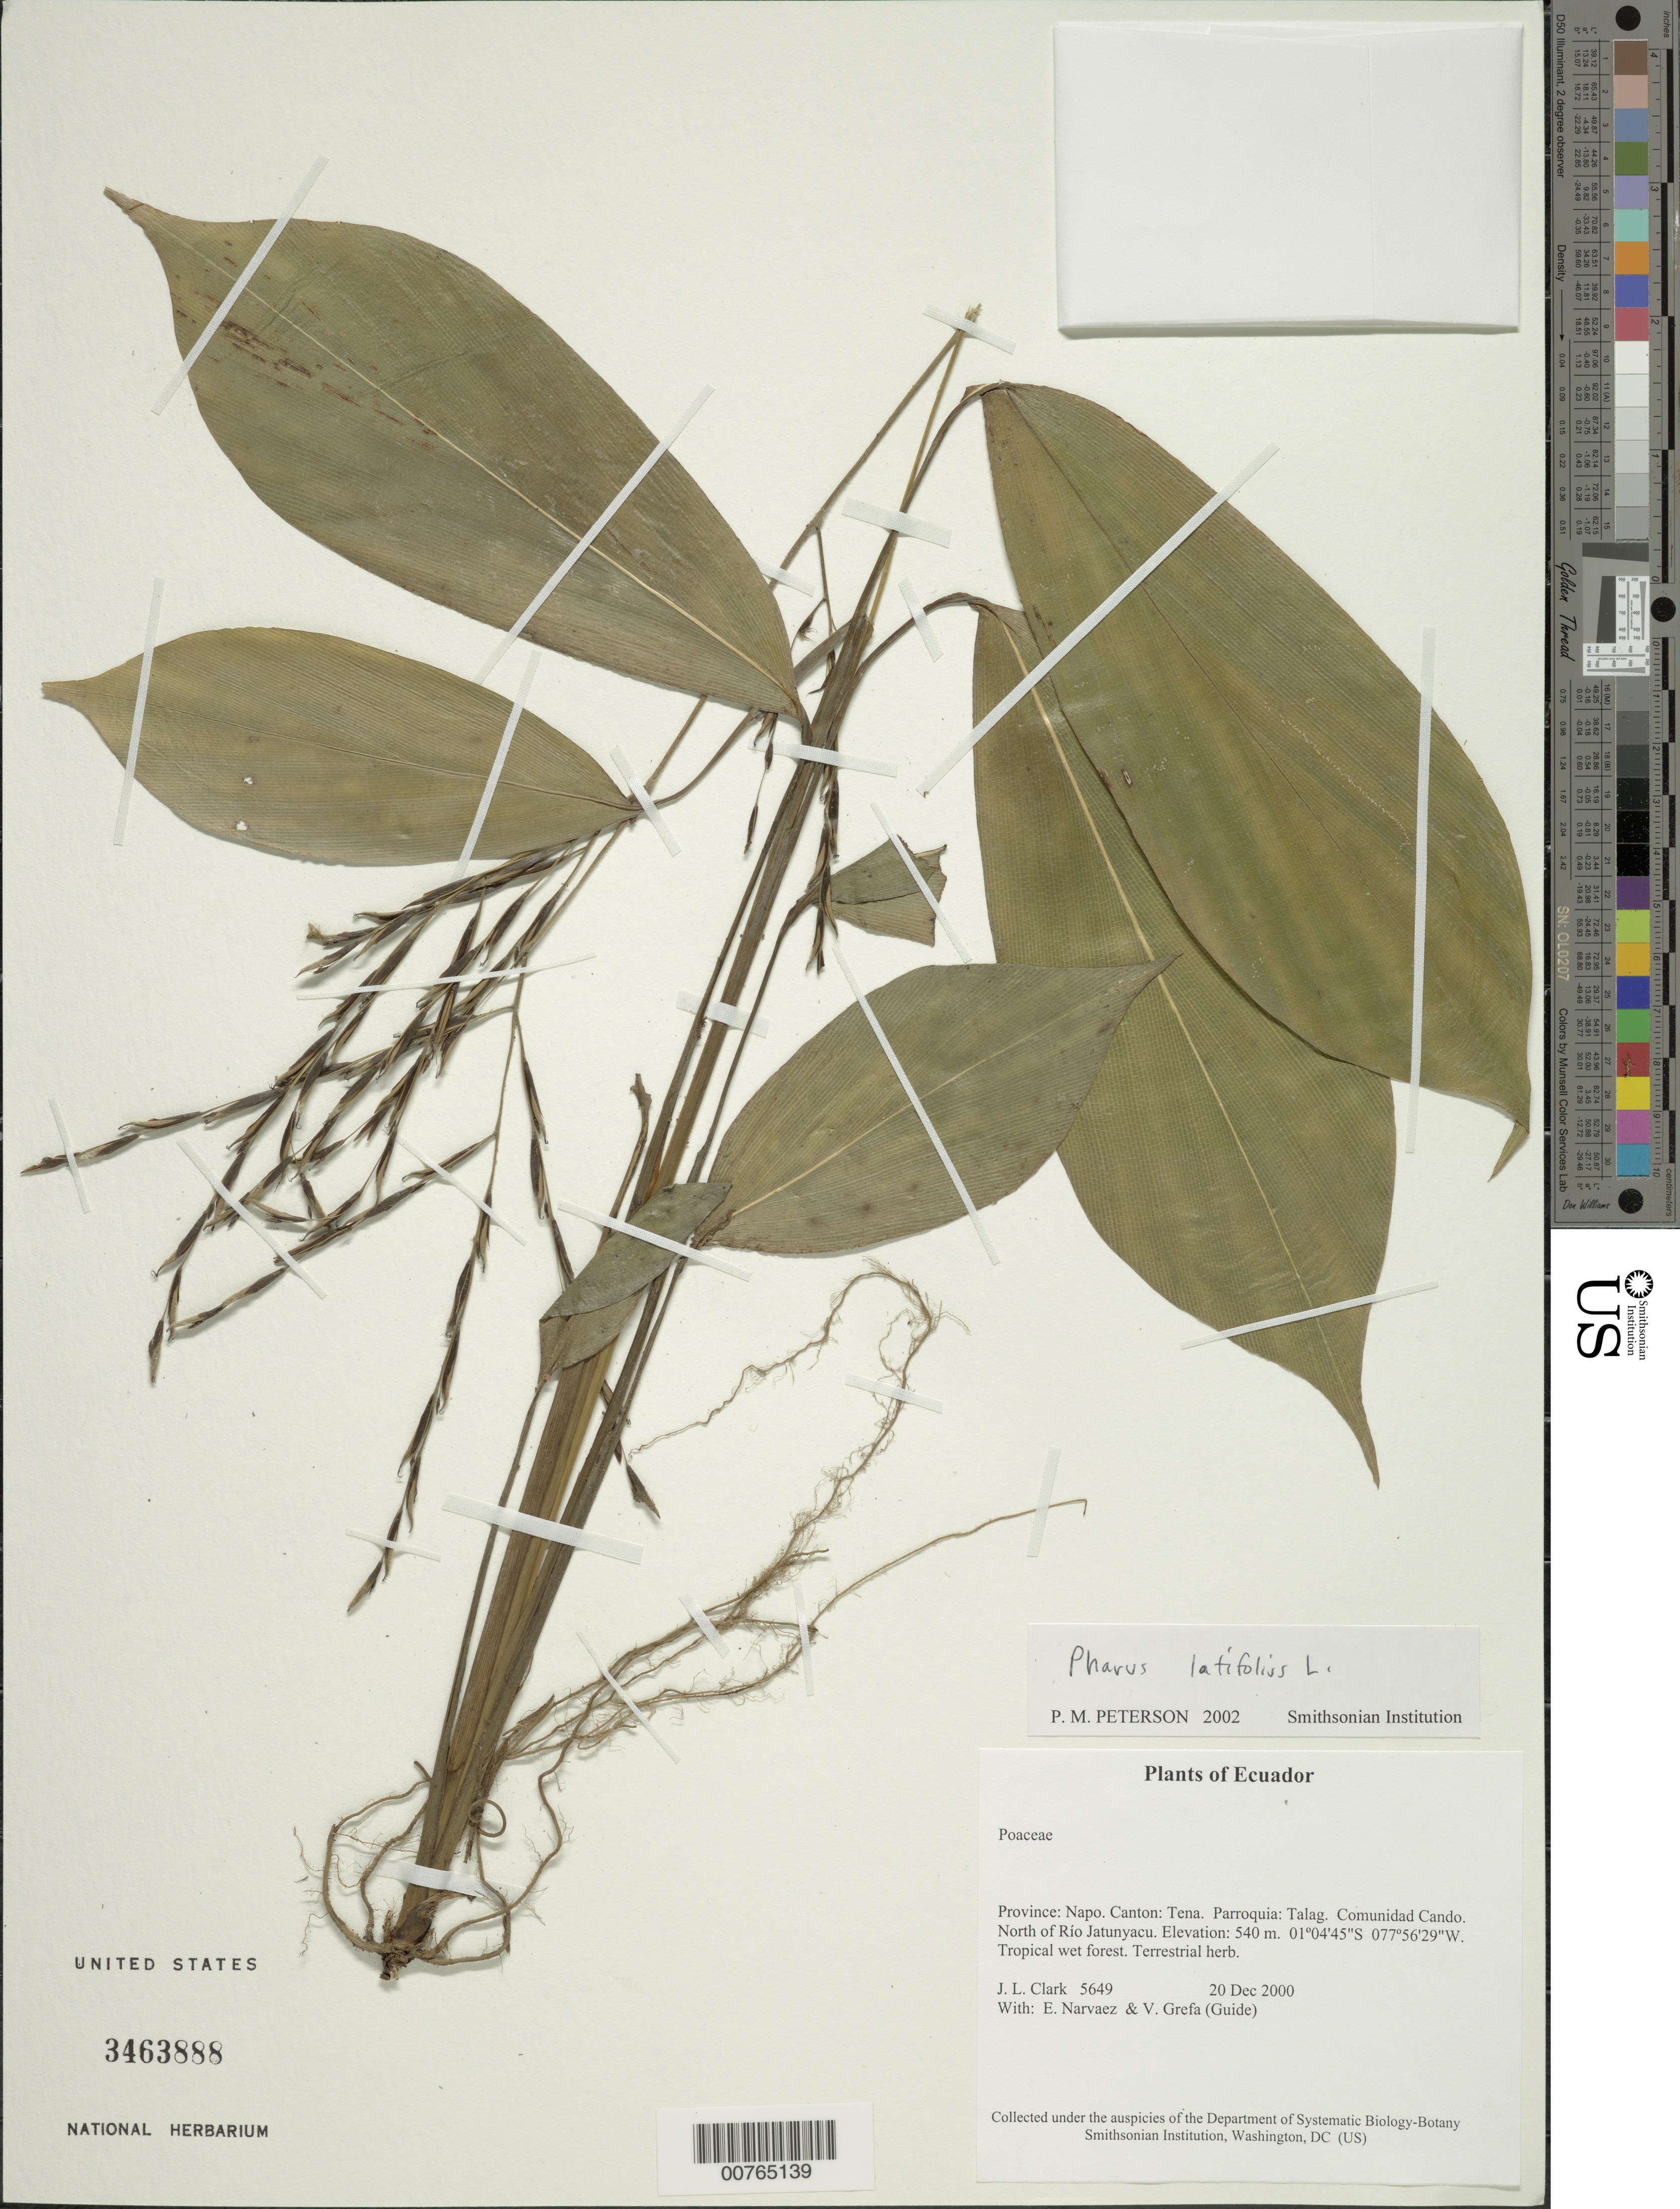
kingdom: Plantae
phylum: Tracheophyta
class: Liliopsida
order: Poales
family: Poaceae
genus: Pharus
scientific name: Pharus latifolius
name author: L.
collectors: J. L. Clark, E. Narváez & V. Grefa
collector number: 5649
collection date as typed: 20 Dec 2000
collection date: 2000-12-20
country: Ecuador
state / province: Napo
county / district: Tena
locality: Parroquia: Talag. Comunidad Cando. North of Río Jatunyacu.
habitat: Tropical wet forest.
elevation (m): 540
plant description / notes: QCNE, US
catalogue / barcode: US 3463888